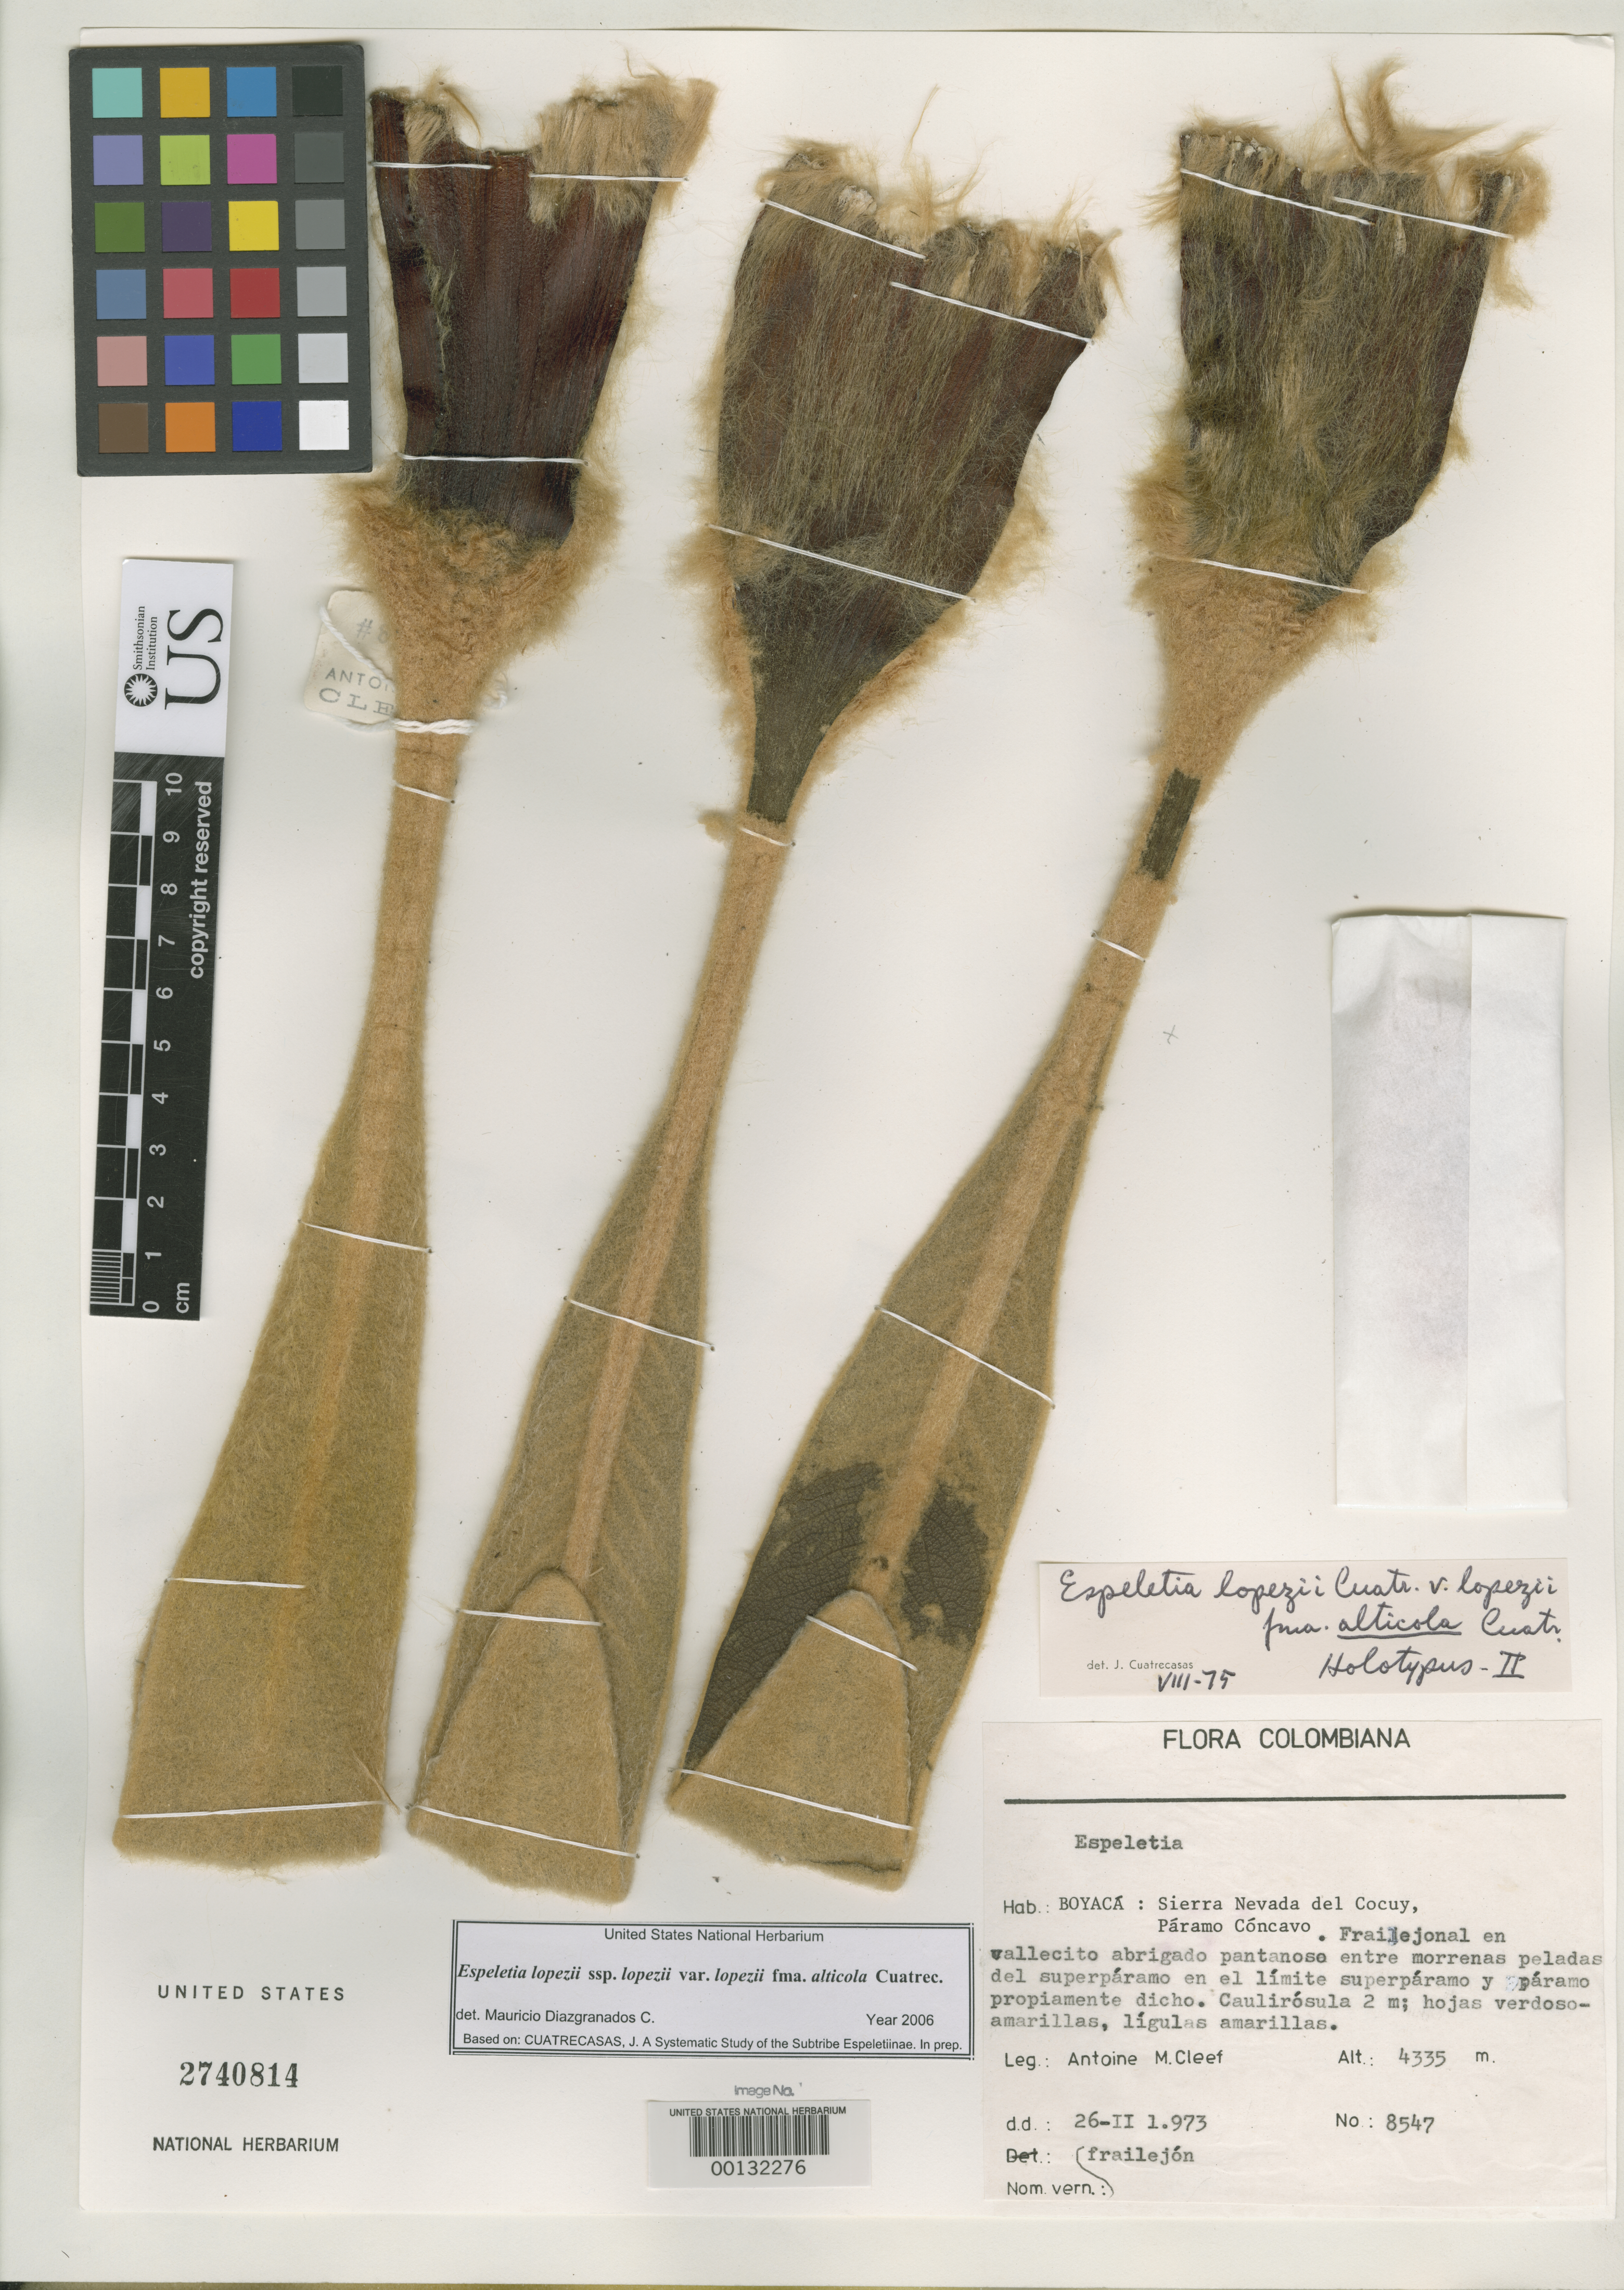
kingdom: Plantae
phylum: Tracheophyta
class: Magnoliopsida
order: Asterales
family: Asteraceae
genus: Espeletia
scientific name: Espeletia lopezii f. alticola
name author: Cuatrec.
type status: Holotype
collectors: A. M. Cleef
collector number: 8547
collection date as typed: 26 Feb 1973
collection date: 1973-02-26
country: Colombia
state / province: Boyacá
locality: Sierra Nevada del Cocuy, Páramo Concavo.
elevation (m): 4335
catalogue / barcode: US 2740814